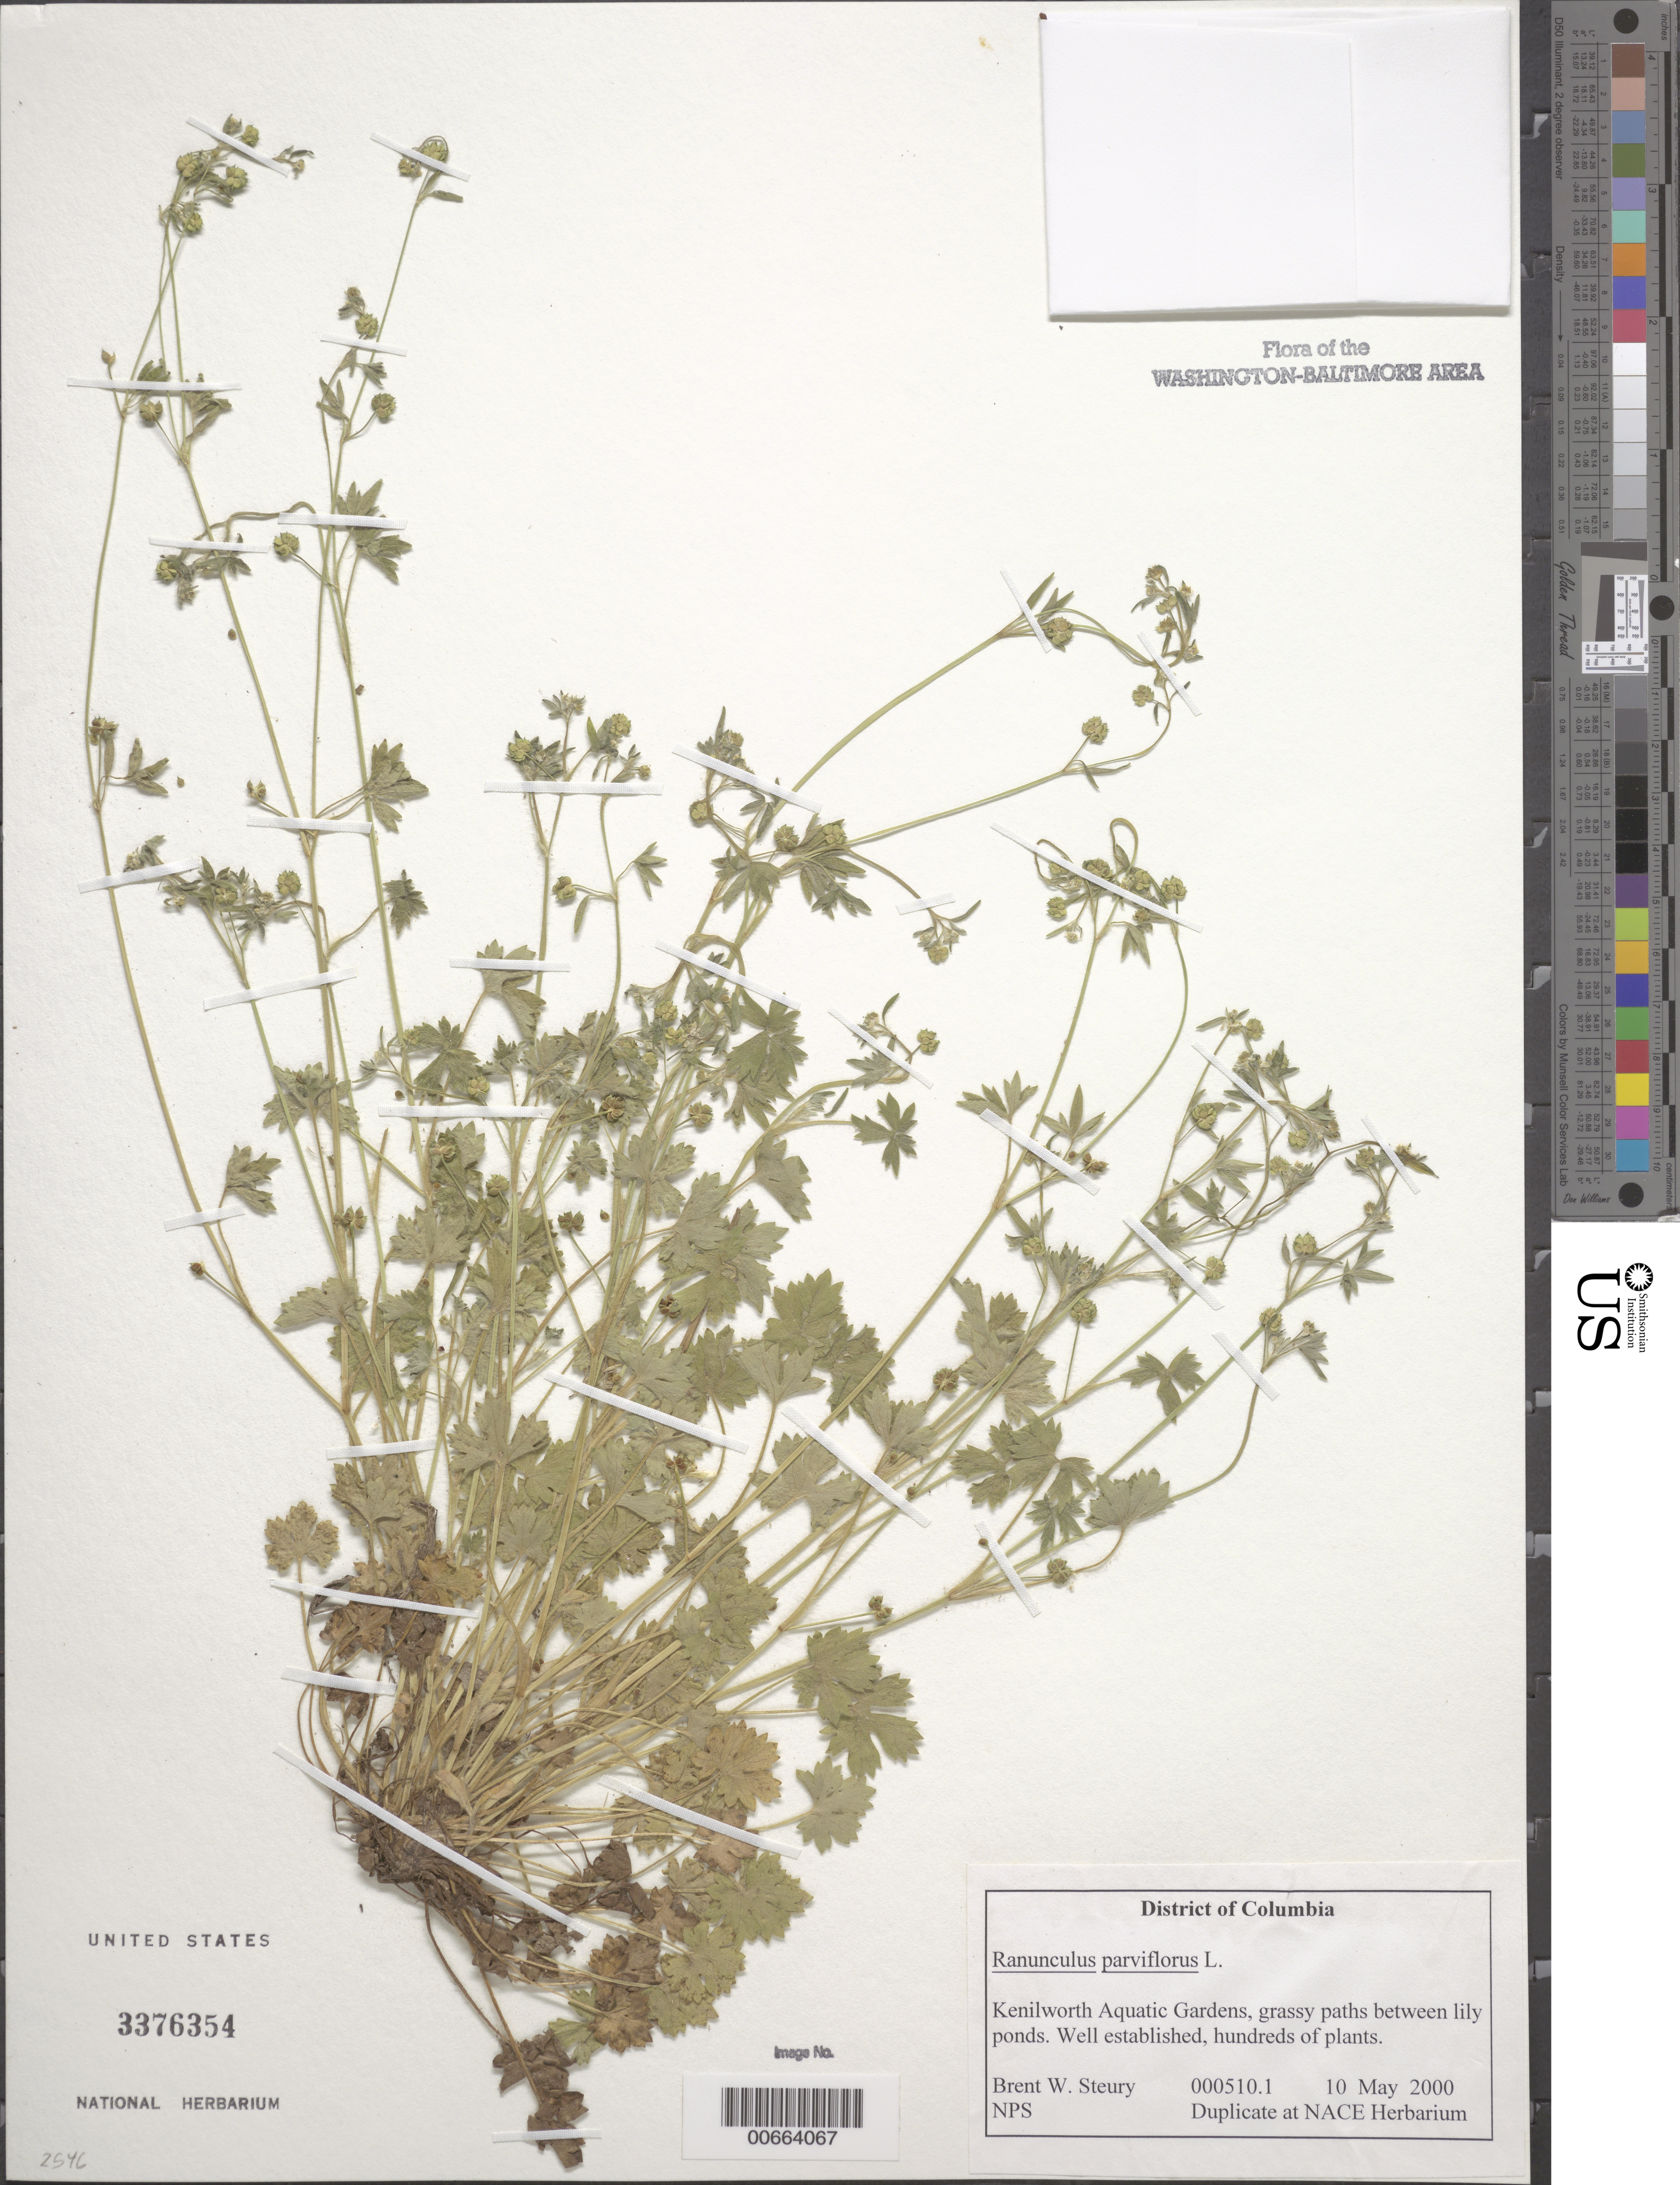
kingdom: Plantae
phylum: Tracheophyta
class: Magnoliopsida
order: Ranunculales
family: Ranunculaceae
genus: Ranunculus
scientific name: Ranunculus parviflorus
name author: L.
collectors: B. Steury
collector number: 510.1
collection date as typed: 10 May 2000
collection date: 2000-05-10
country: United States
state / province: District of Columbia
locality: Kenilworth Aquatic Gardens.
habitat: Grassy paths between lily ponds.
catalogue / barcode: US 3376354